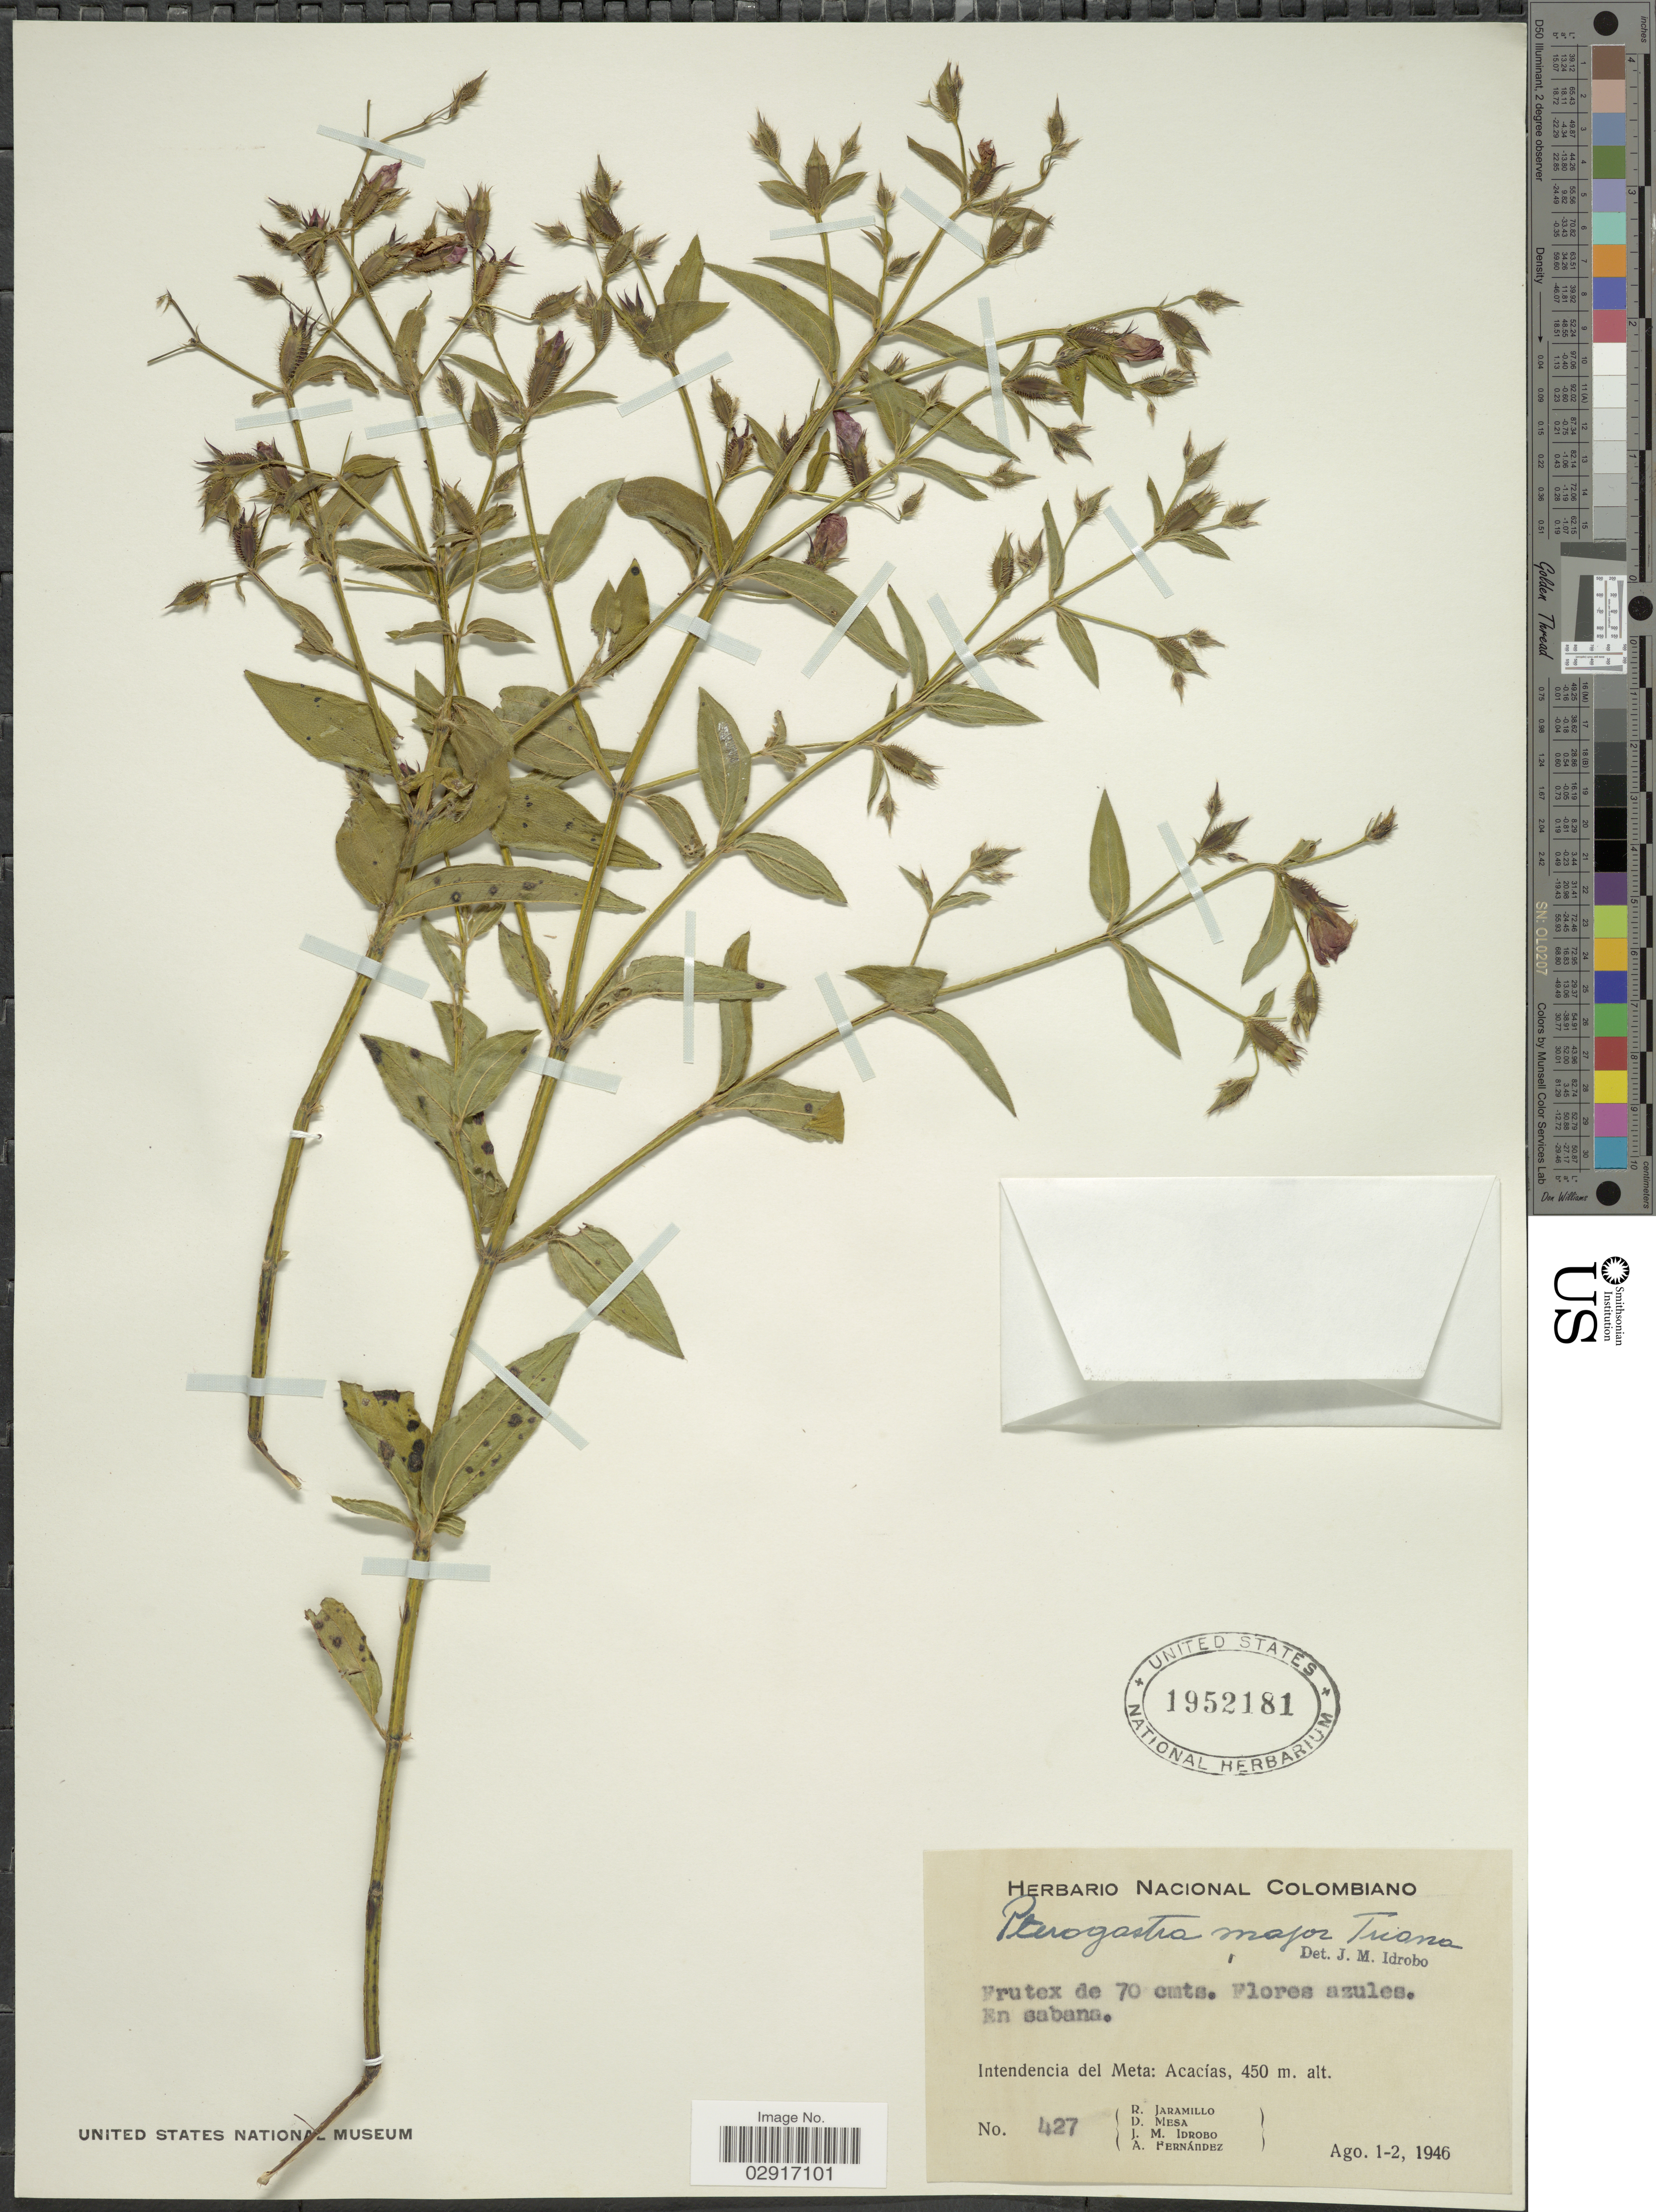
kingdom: Plantae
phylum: Tracheophyta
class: Magnoliopsida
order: Myrtales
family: Melastomataceae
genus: Pterogastra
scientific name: Pterogastra divaricata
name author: (Bonpl.) Naudin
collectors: R. Jaramillo, D. Mesa, J. M. Idrobo & A. Fernández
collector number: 427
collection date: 1946-08-01/1946-08-02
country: Colombia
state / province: Meta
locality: Intendencia del Meta: Acacías.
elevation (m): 450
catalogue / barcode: US 1952181